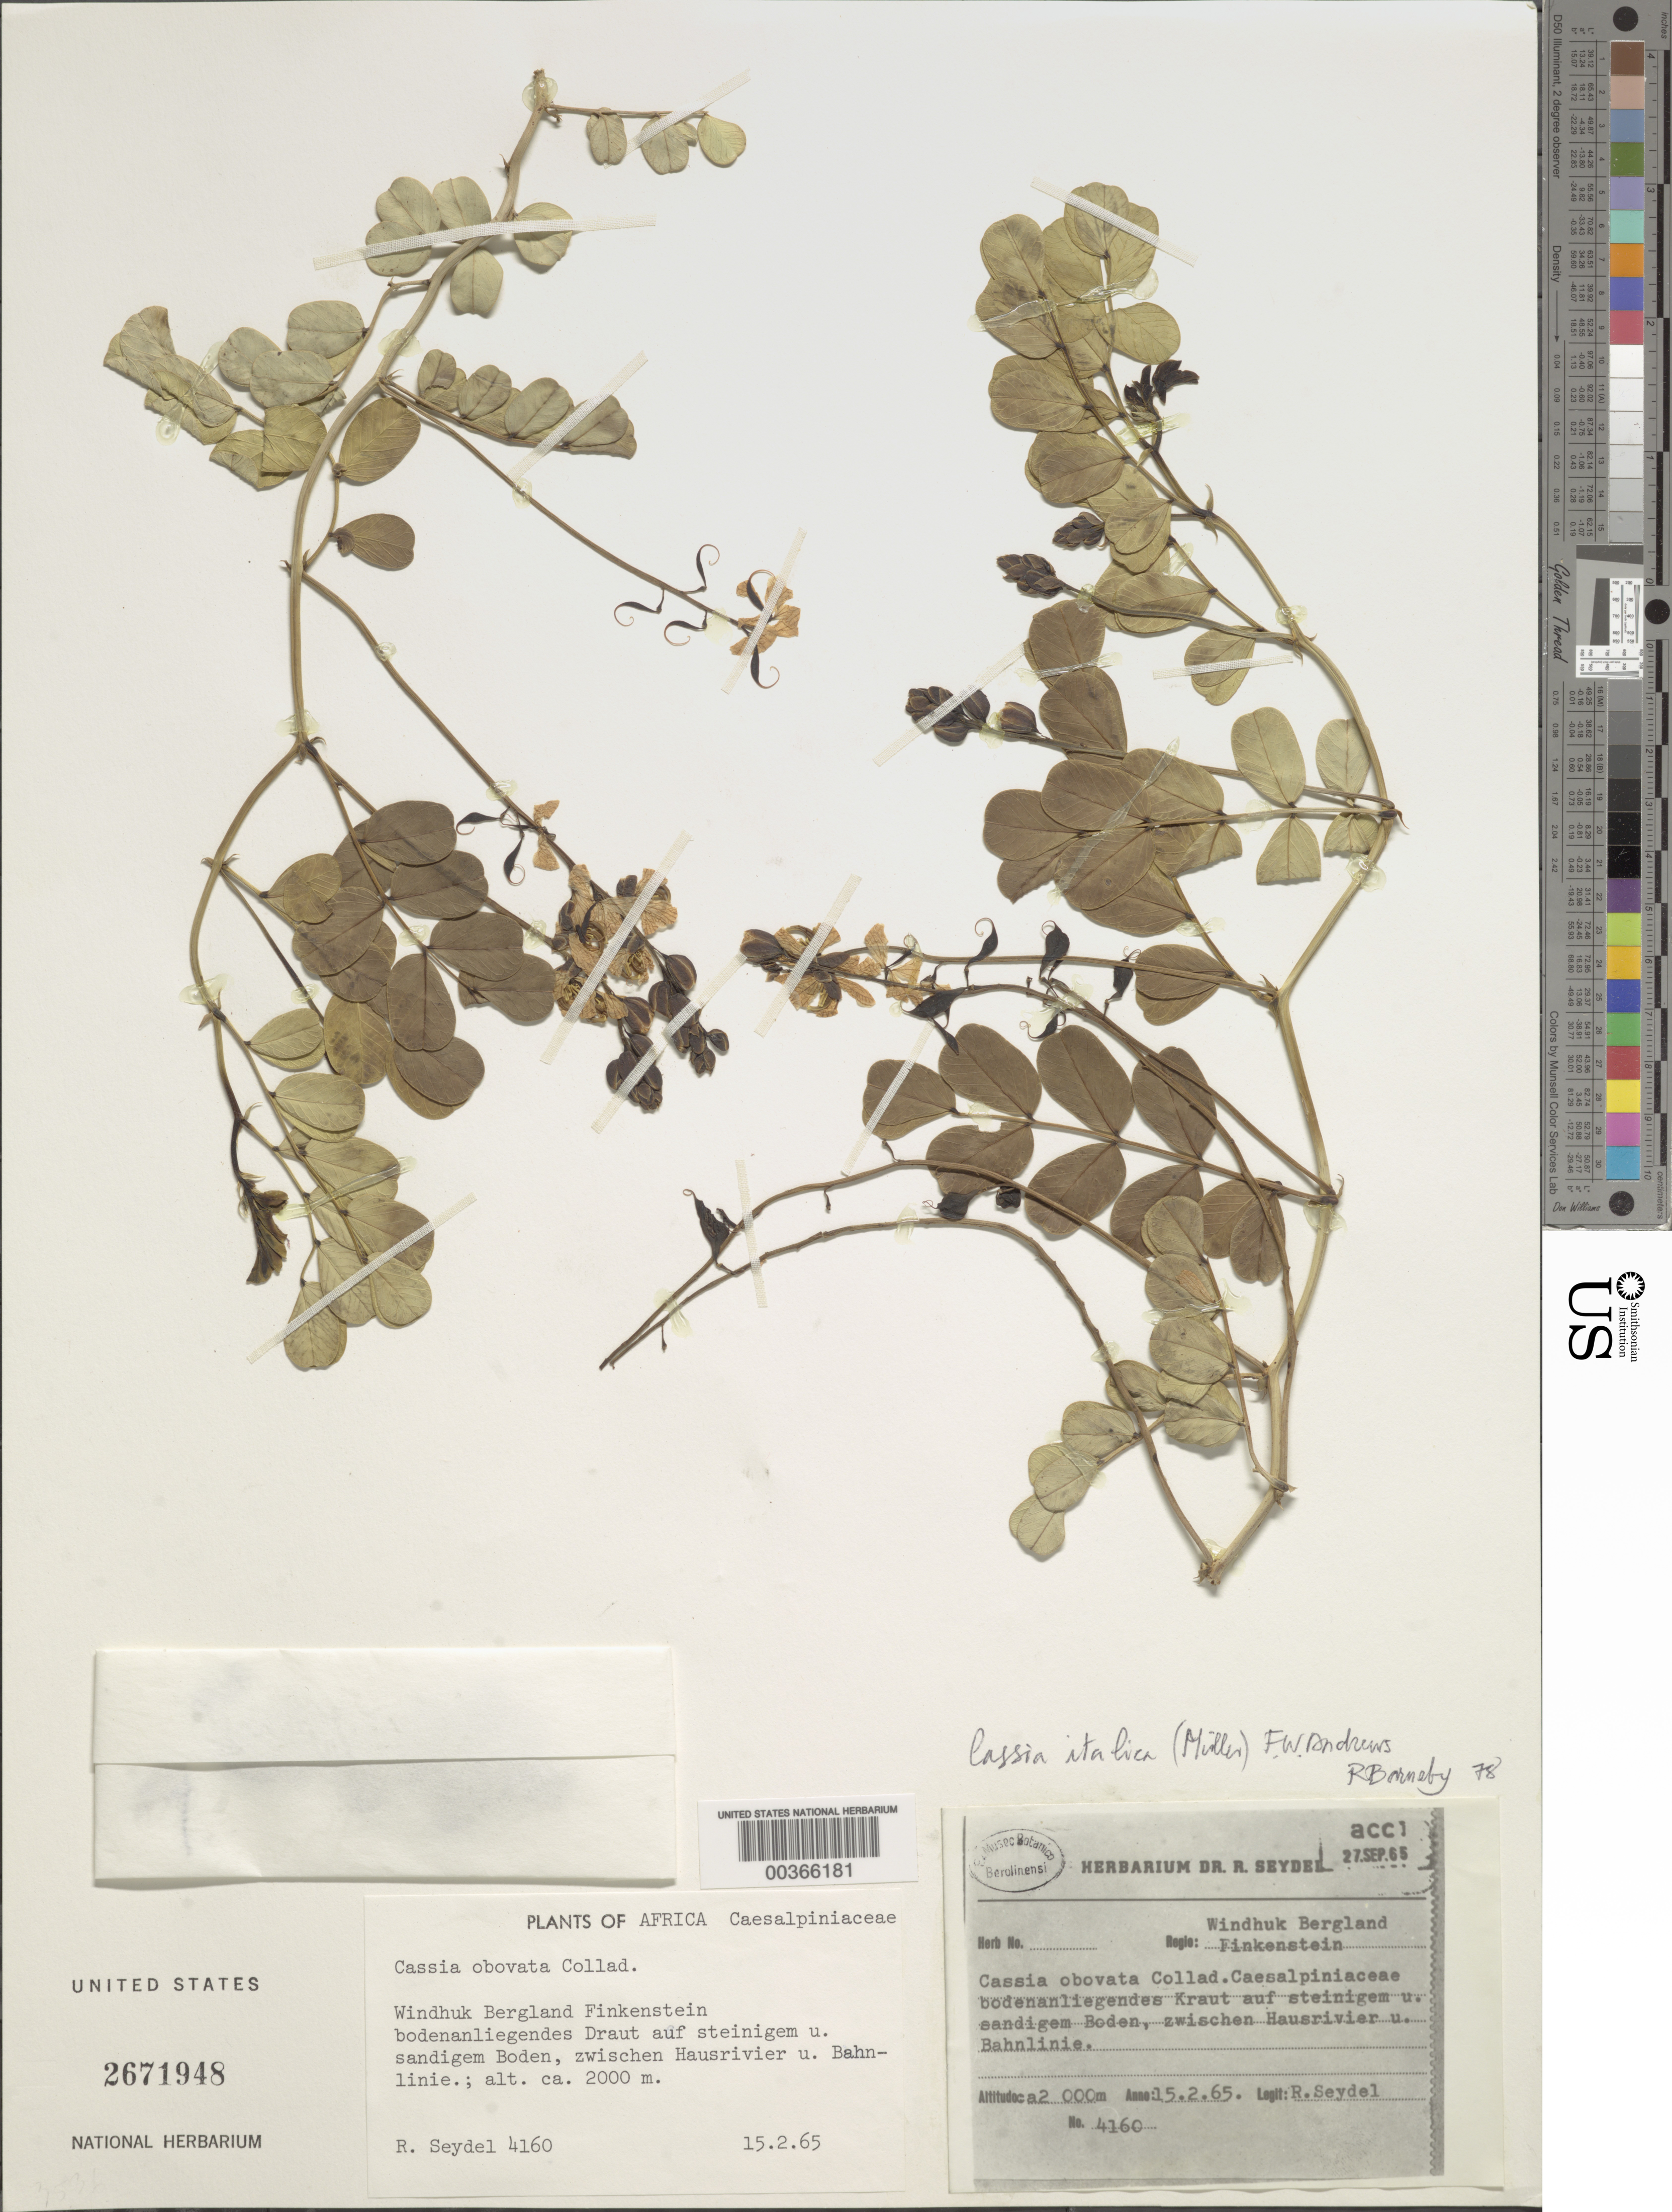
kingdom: Plantae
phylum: Tracheophyta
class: Magnoliopsida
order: Fabales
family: Fabaceae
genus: Senna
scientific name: Senna italica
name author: Mill.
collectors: R. Seydel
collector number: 4160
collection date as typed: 15 Feb 1965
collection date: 1965-02-15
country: Namibia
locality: Zwischen hausrivier und bahnlinie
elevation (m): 2000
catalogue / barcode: US 2671948